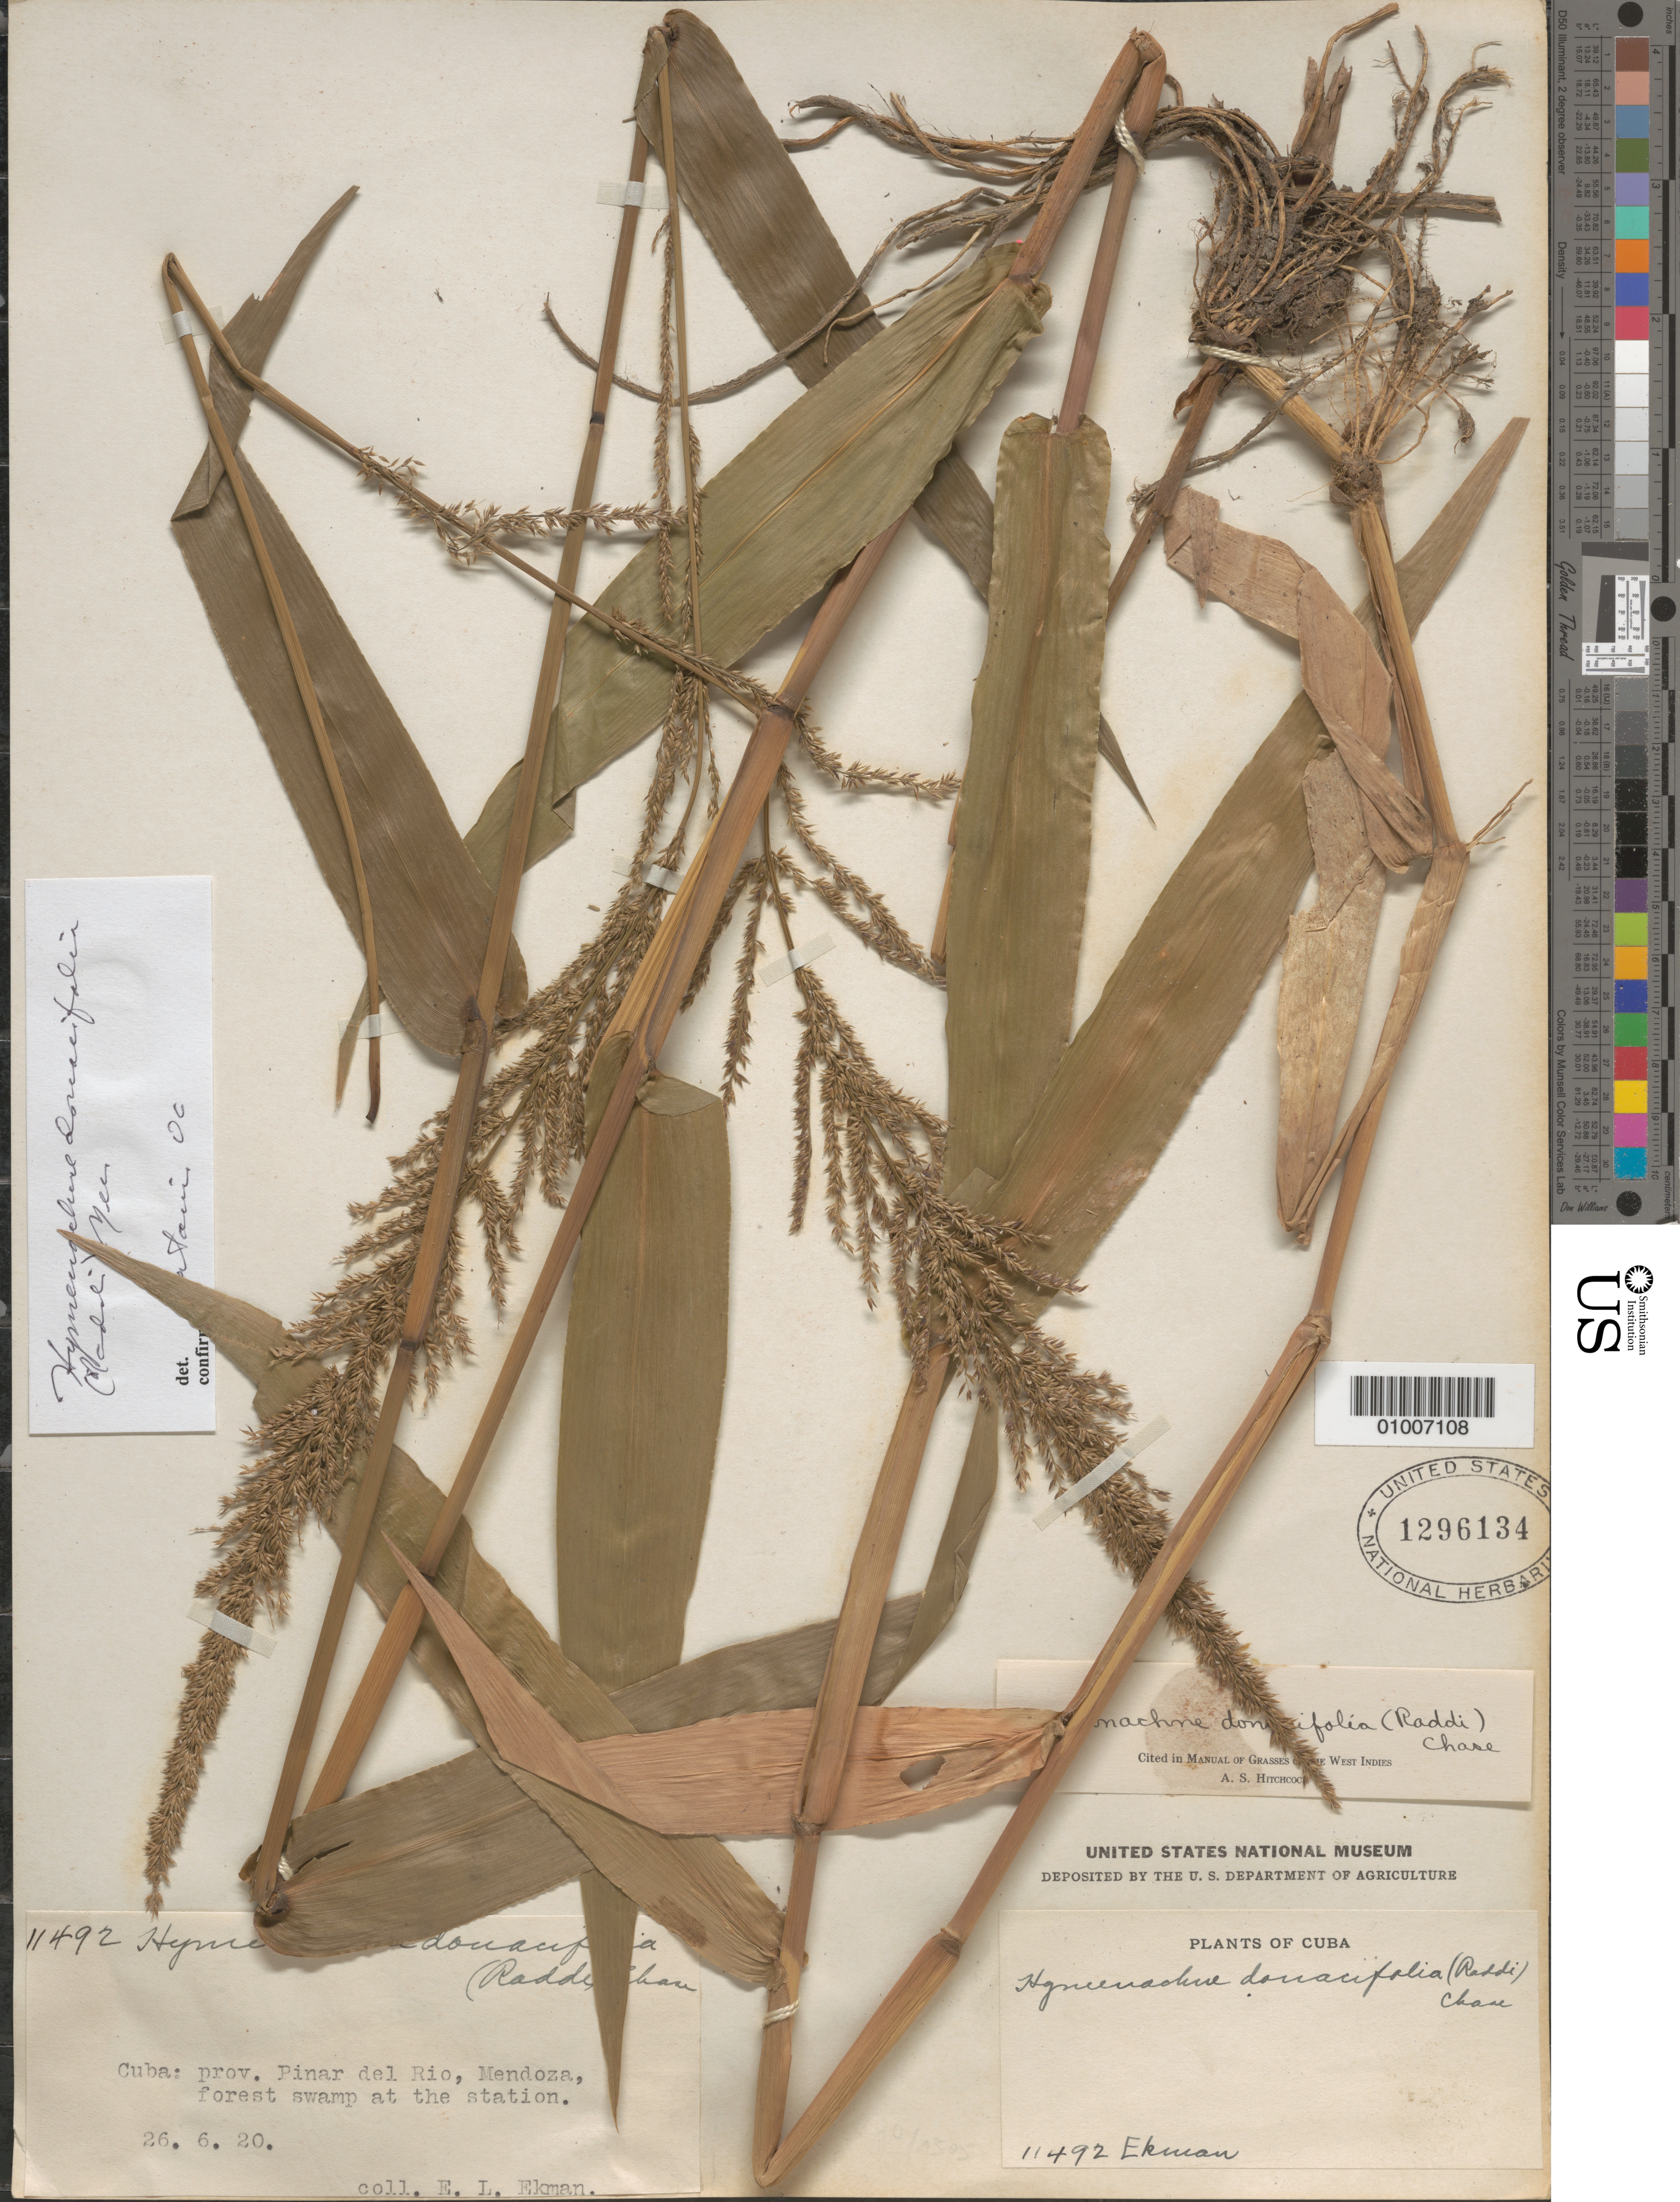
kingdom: Plantae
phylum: Tracheophyta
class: Liliopsida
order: Poales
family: Poaceae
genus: Hymenachne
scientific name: Hymenachne donacifolia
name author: (Raddi) Chase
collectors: E. L. Ekman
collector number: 11492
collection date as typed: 26 Jun 1920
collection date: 1920-06-26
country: Cuba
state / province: Pinar del Rio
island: Cuba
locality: Mendoza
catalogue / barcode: US 1296134